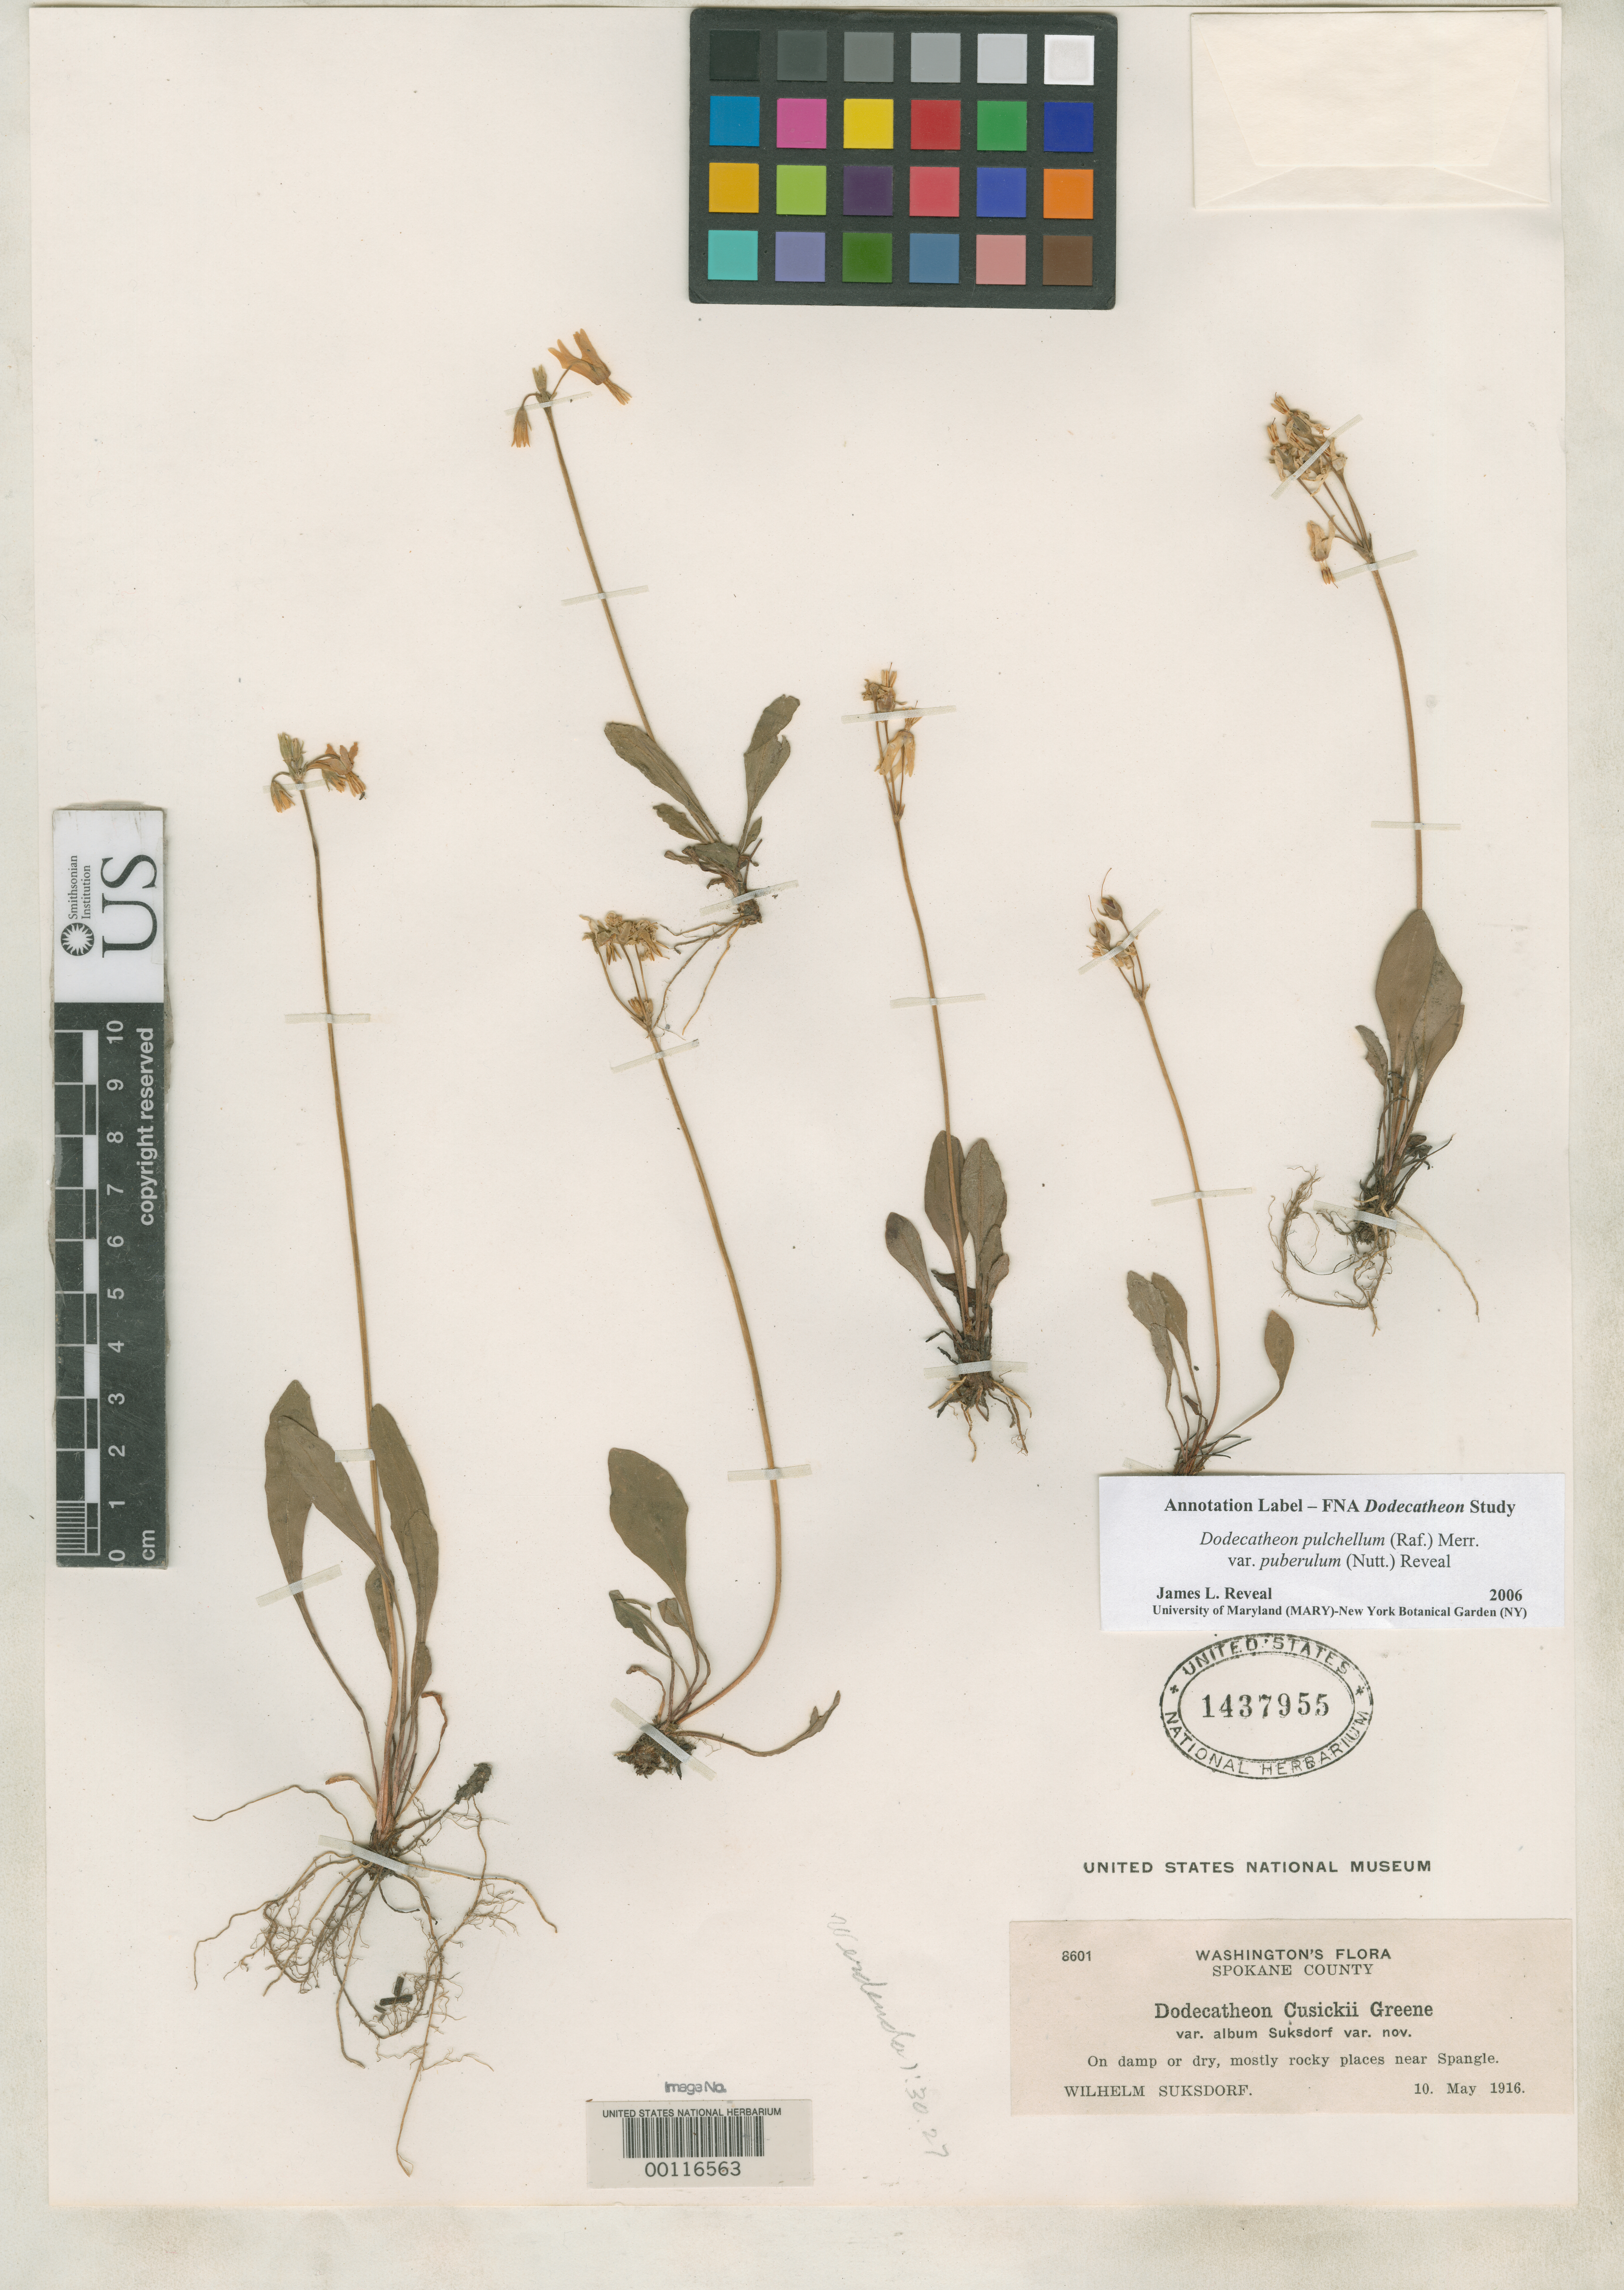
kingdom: Plantae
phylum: Tracheophyta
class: Magnoliopsida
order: Ericales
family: Primulaceae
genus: Dodecatheon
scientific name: Dodecatheon cusickii var. album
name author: Suksd.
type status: Isotype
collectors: W. N. Suksdorf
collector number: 8601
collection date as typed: May 1916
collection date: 1916-05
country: United States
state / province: Washington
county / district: Spokane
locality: Near Spangle.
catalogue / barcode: US 1437955